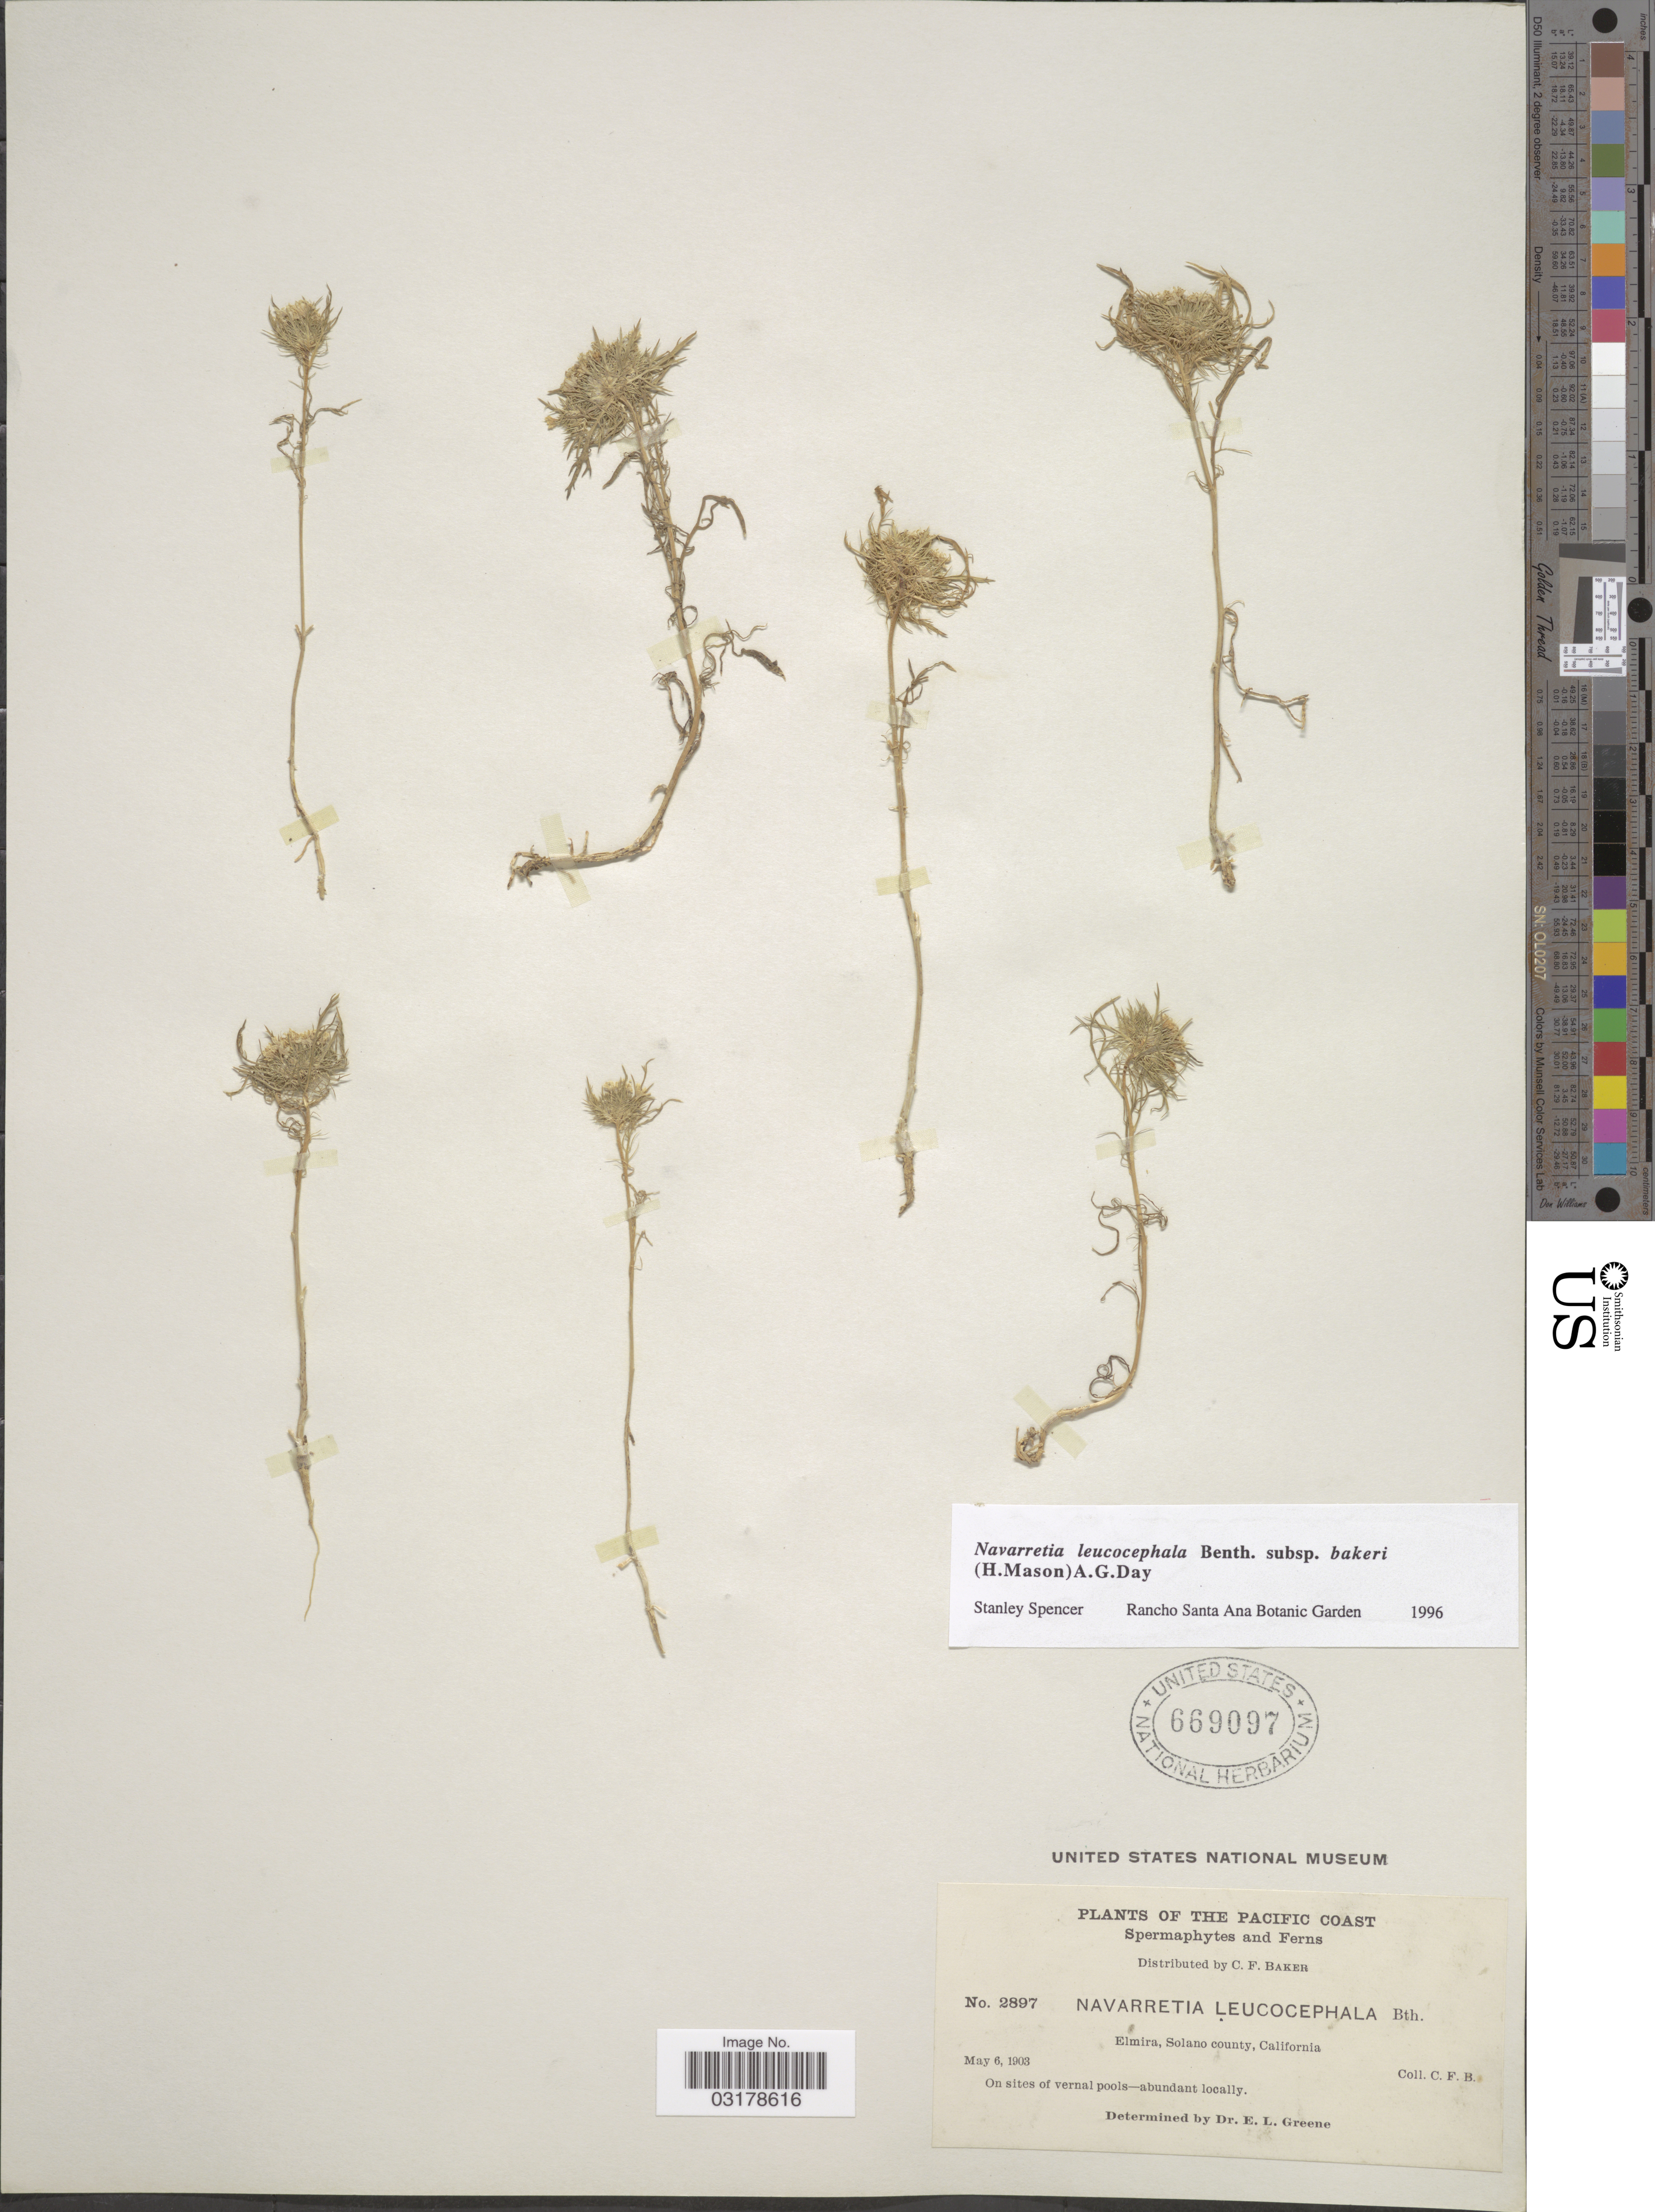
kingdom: Plantae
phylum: Tracheophyta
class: Magnoliopsida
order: Ericales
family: Polemoniaceae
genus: Navarretia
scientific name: Navarretia leucocephala subsp. bakeri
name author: (H. Mason) A.G. Day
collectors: C. F. Baker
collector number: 2897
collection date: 1903-05-06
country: United States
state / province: California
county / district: Solano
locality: The Pacific Coast. Elmira, Solano County.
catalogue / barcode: US 669097